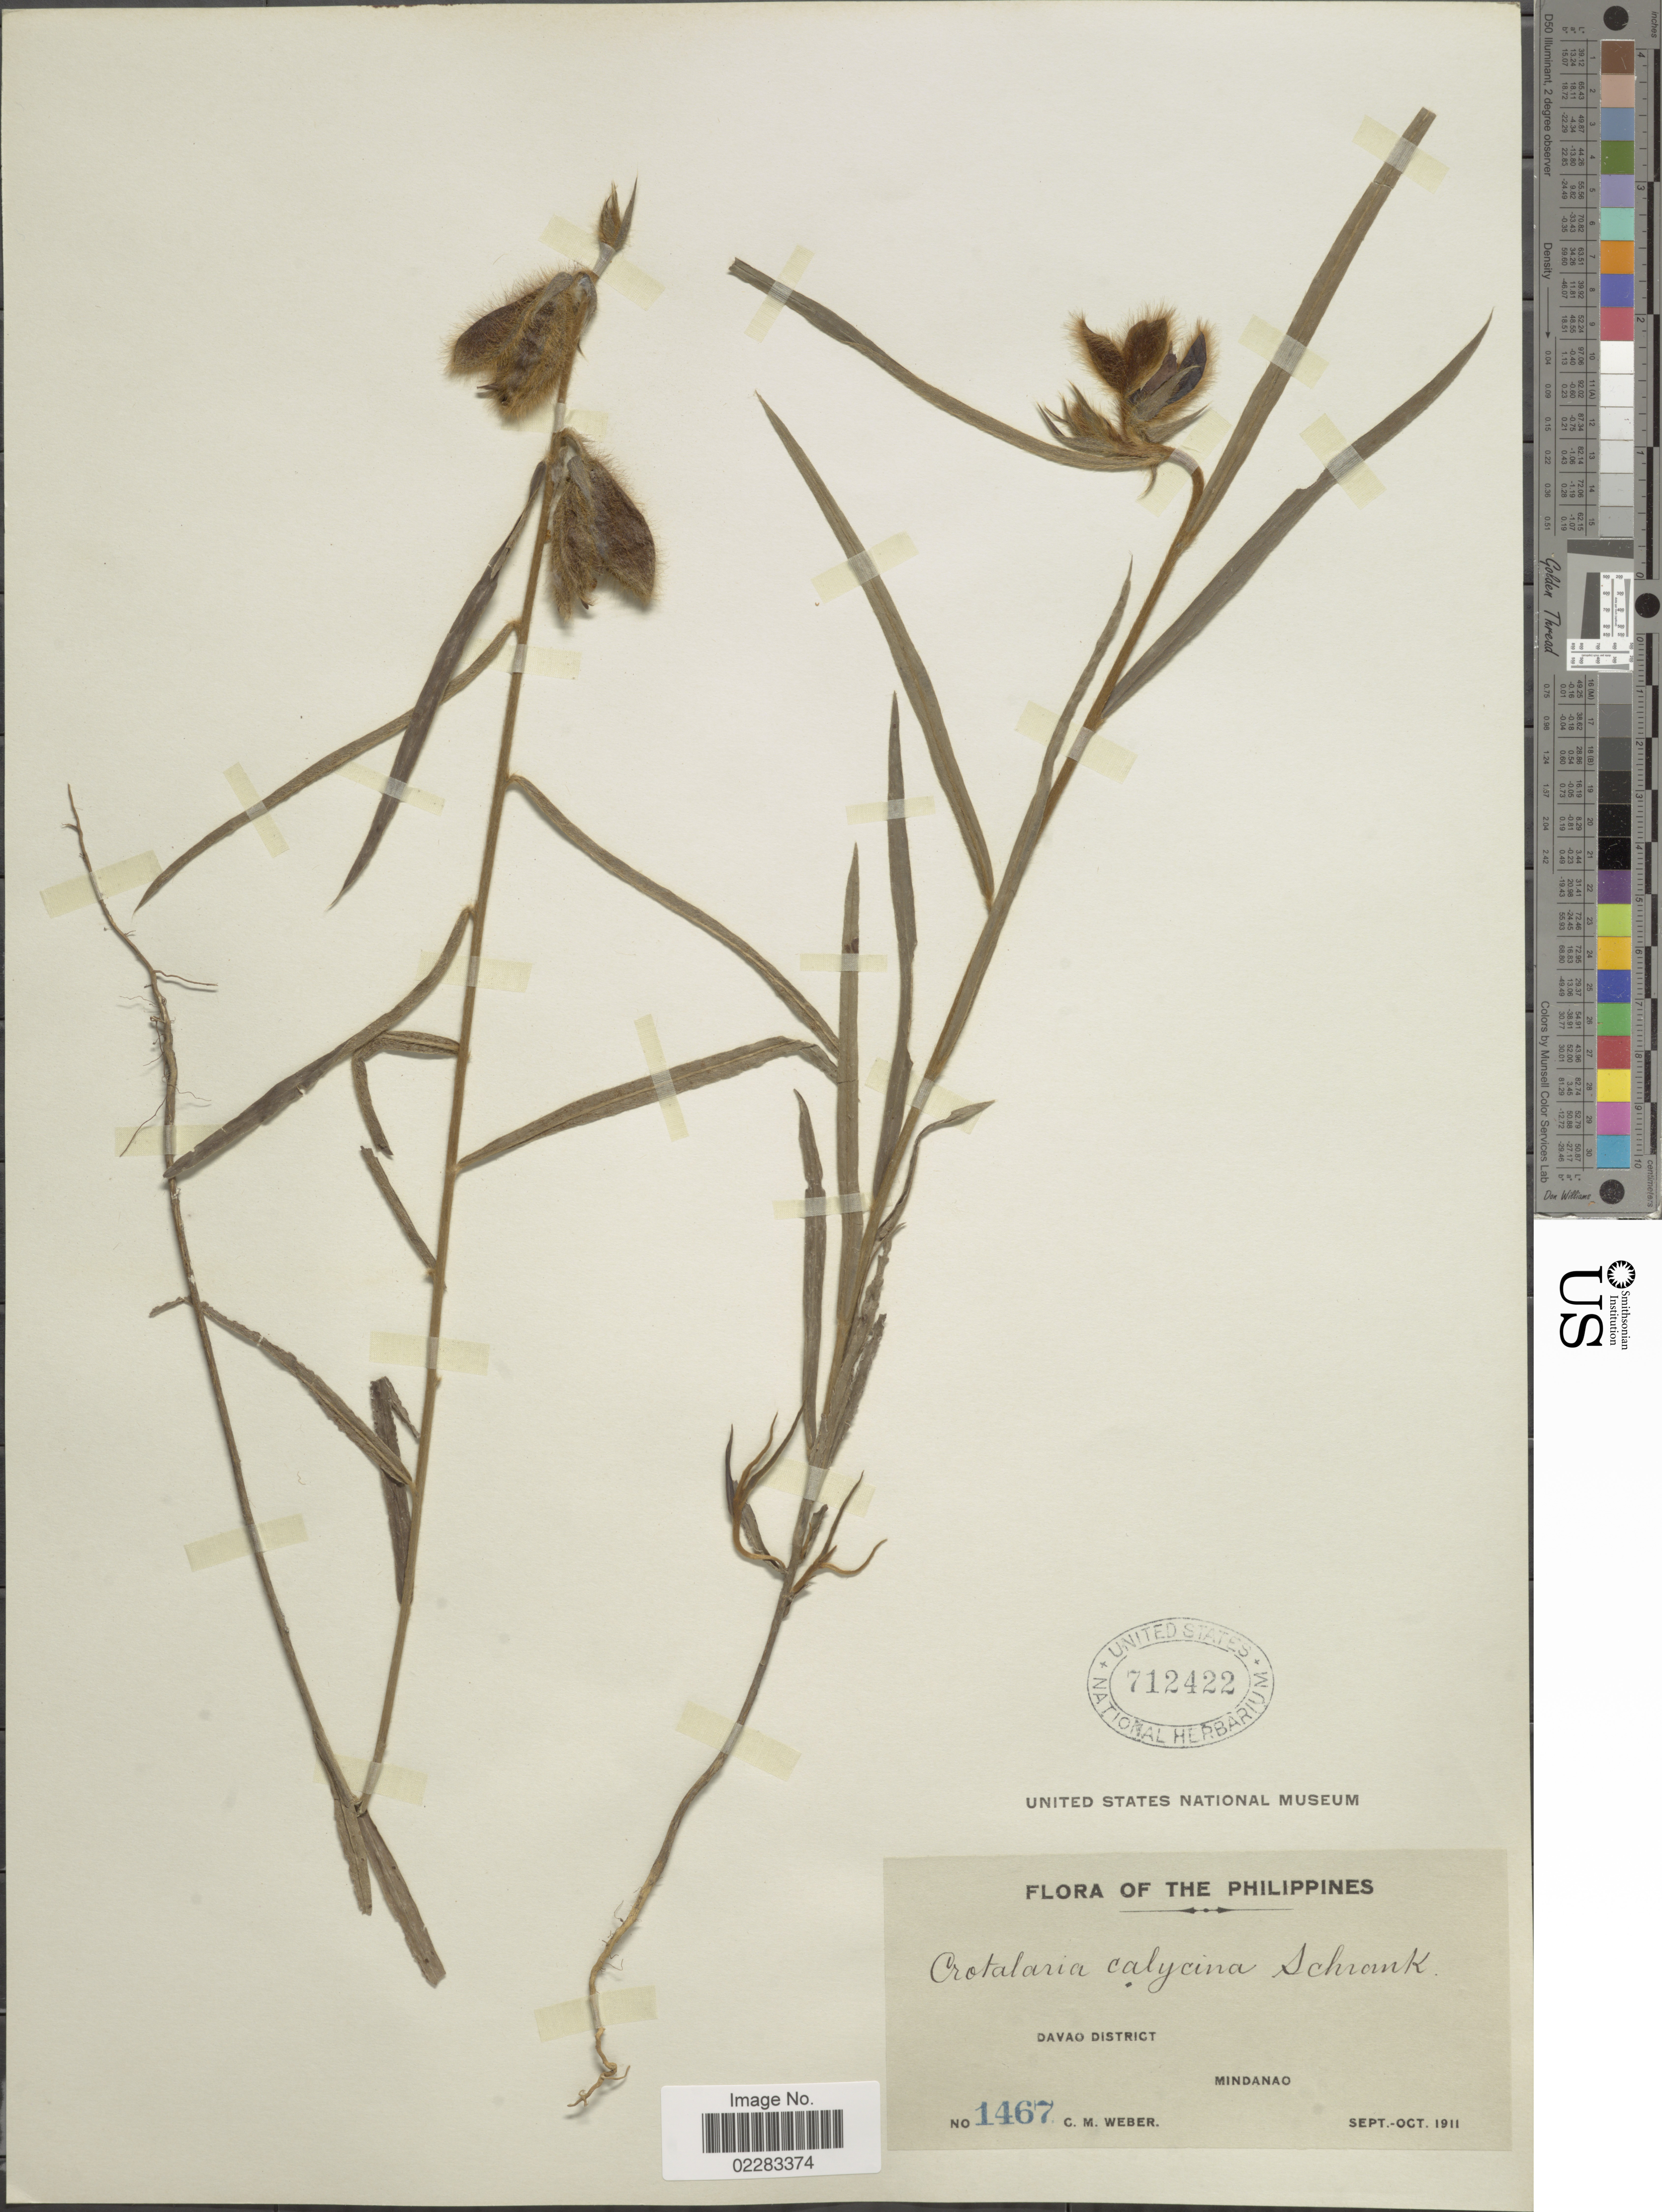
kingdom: Plantae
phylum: Tracheophyta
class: Magnoliopsida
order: Fabales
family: Fabaceae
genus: Crotalaria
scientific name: Crotalaria calycina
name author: Schrank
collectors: C. M. Weber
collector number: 1467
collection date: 1911-09/1911-10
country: Philippines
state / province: Davao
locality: Davao District, Mindanao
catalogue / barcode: US 712422